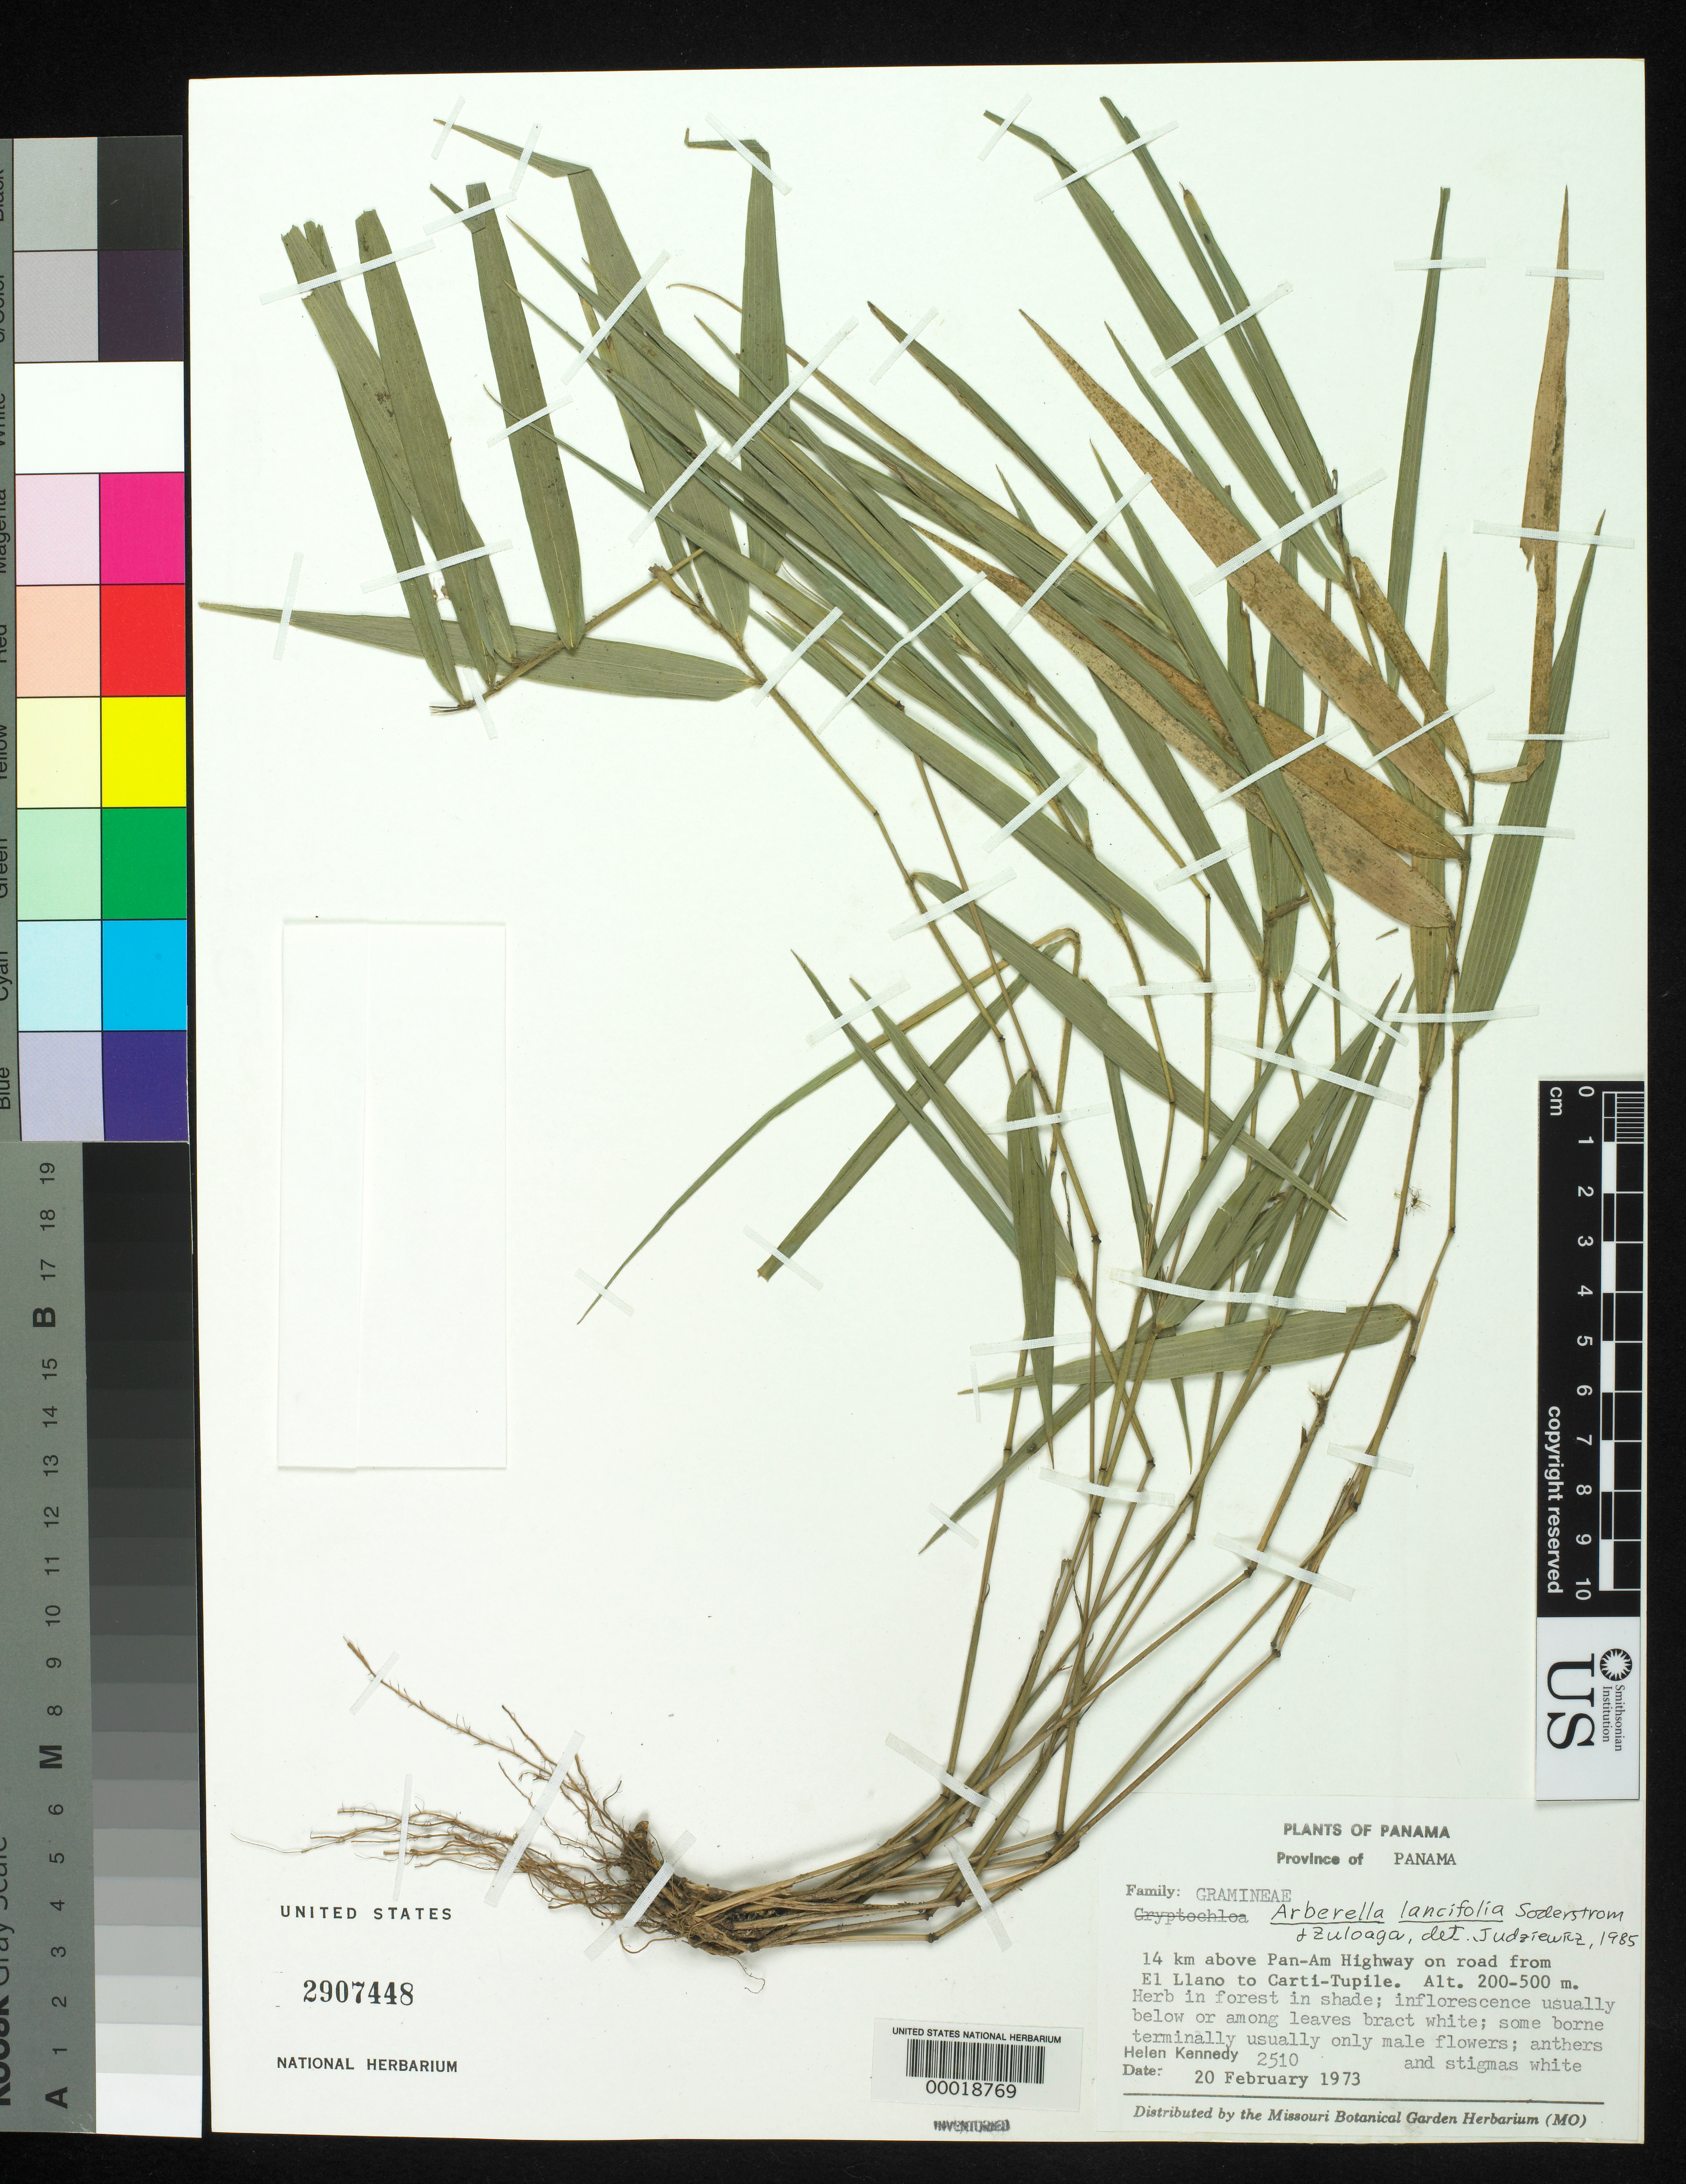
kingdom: Plantae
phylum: Tracheophyta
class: Liliopsida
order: Poales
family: Poaceae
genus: Arberella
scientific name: Arberella lancifolia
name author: Soderstr. & Zuloaga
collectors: H. Kennedy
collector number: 2510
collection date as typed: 20 Feb 1973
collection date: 1973-02-20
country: Panama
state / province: Panamá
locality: Pan Am Hwy., El Llano/Carti-Tupile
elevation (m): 200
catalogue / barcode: US 2907448